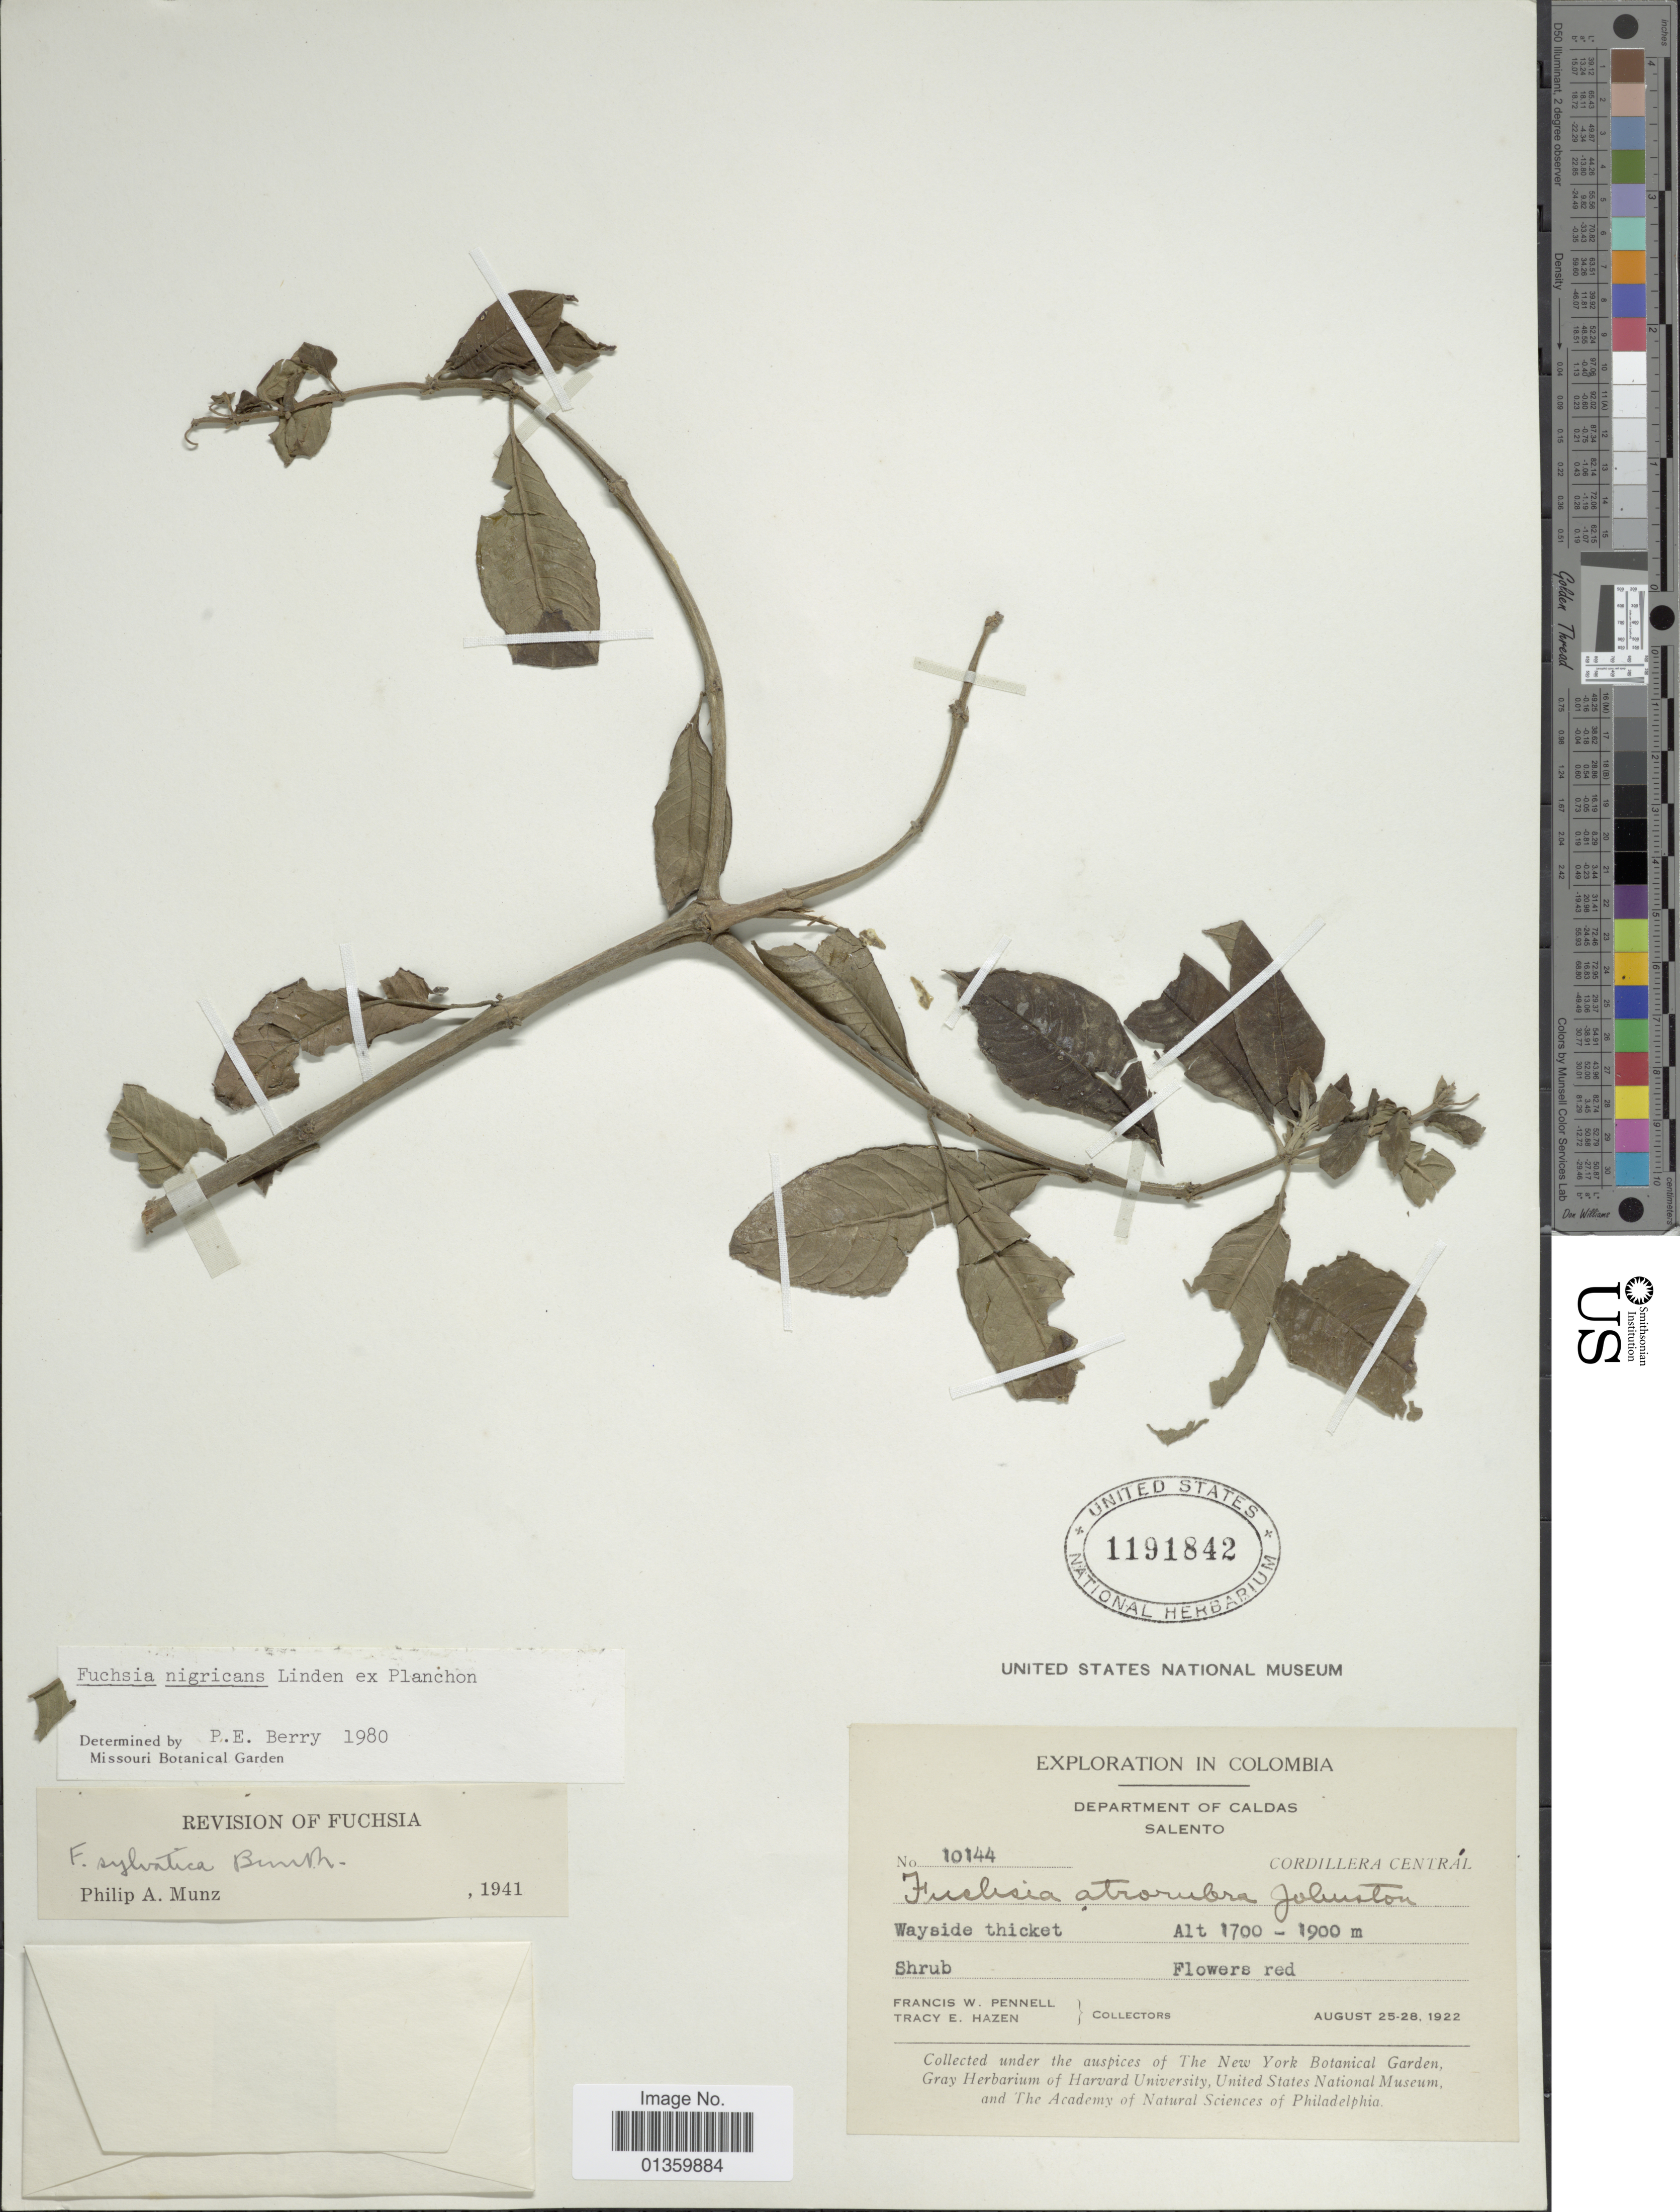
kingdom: Plantae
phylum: Tracheophyta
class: Magnoliopsida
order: Myrtales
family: Onagraceae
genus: Fuchsia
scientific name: Fuchsia nigricans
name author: Linden ex Planch.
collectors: F. W. Pennell & T. E. Hazen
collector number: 10144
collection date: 1922-08-25/1922-08-28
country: Colombia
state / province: Caldas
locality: Salento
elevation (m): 1700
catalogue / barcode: US 1191842